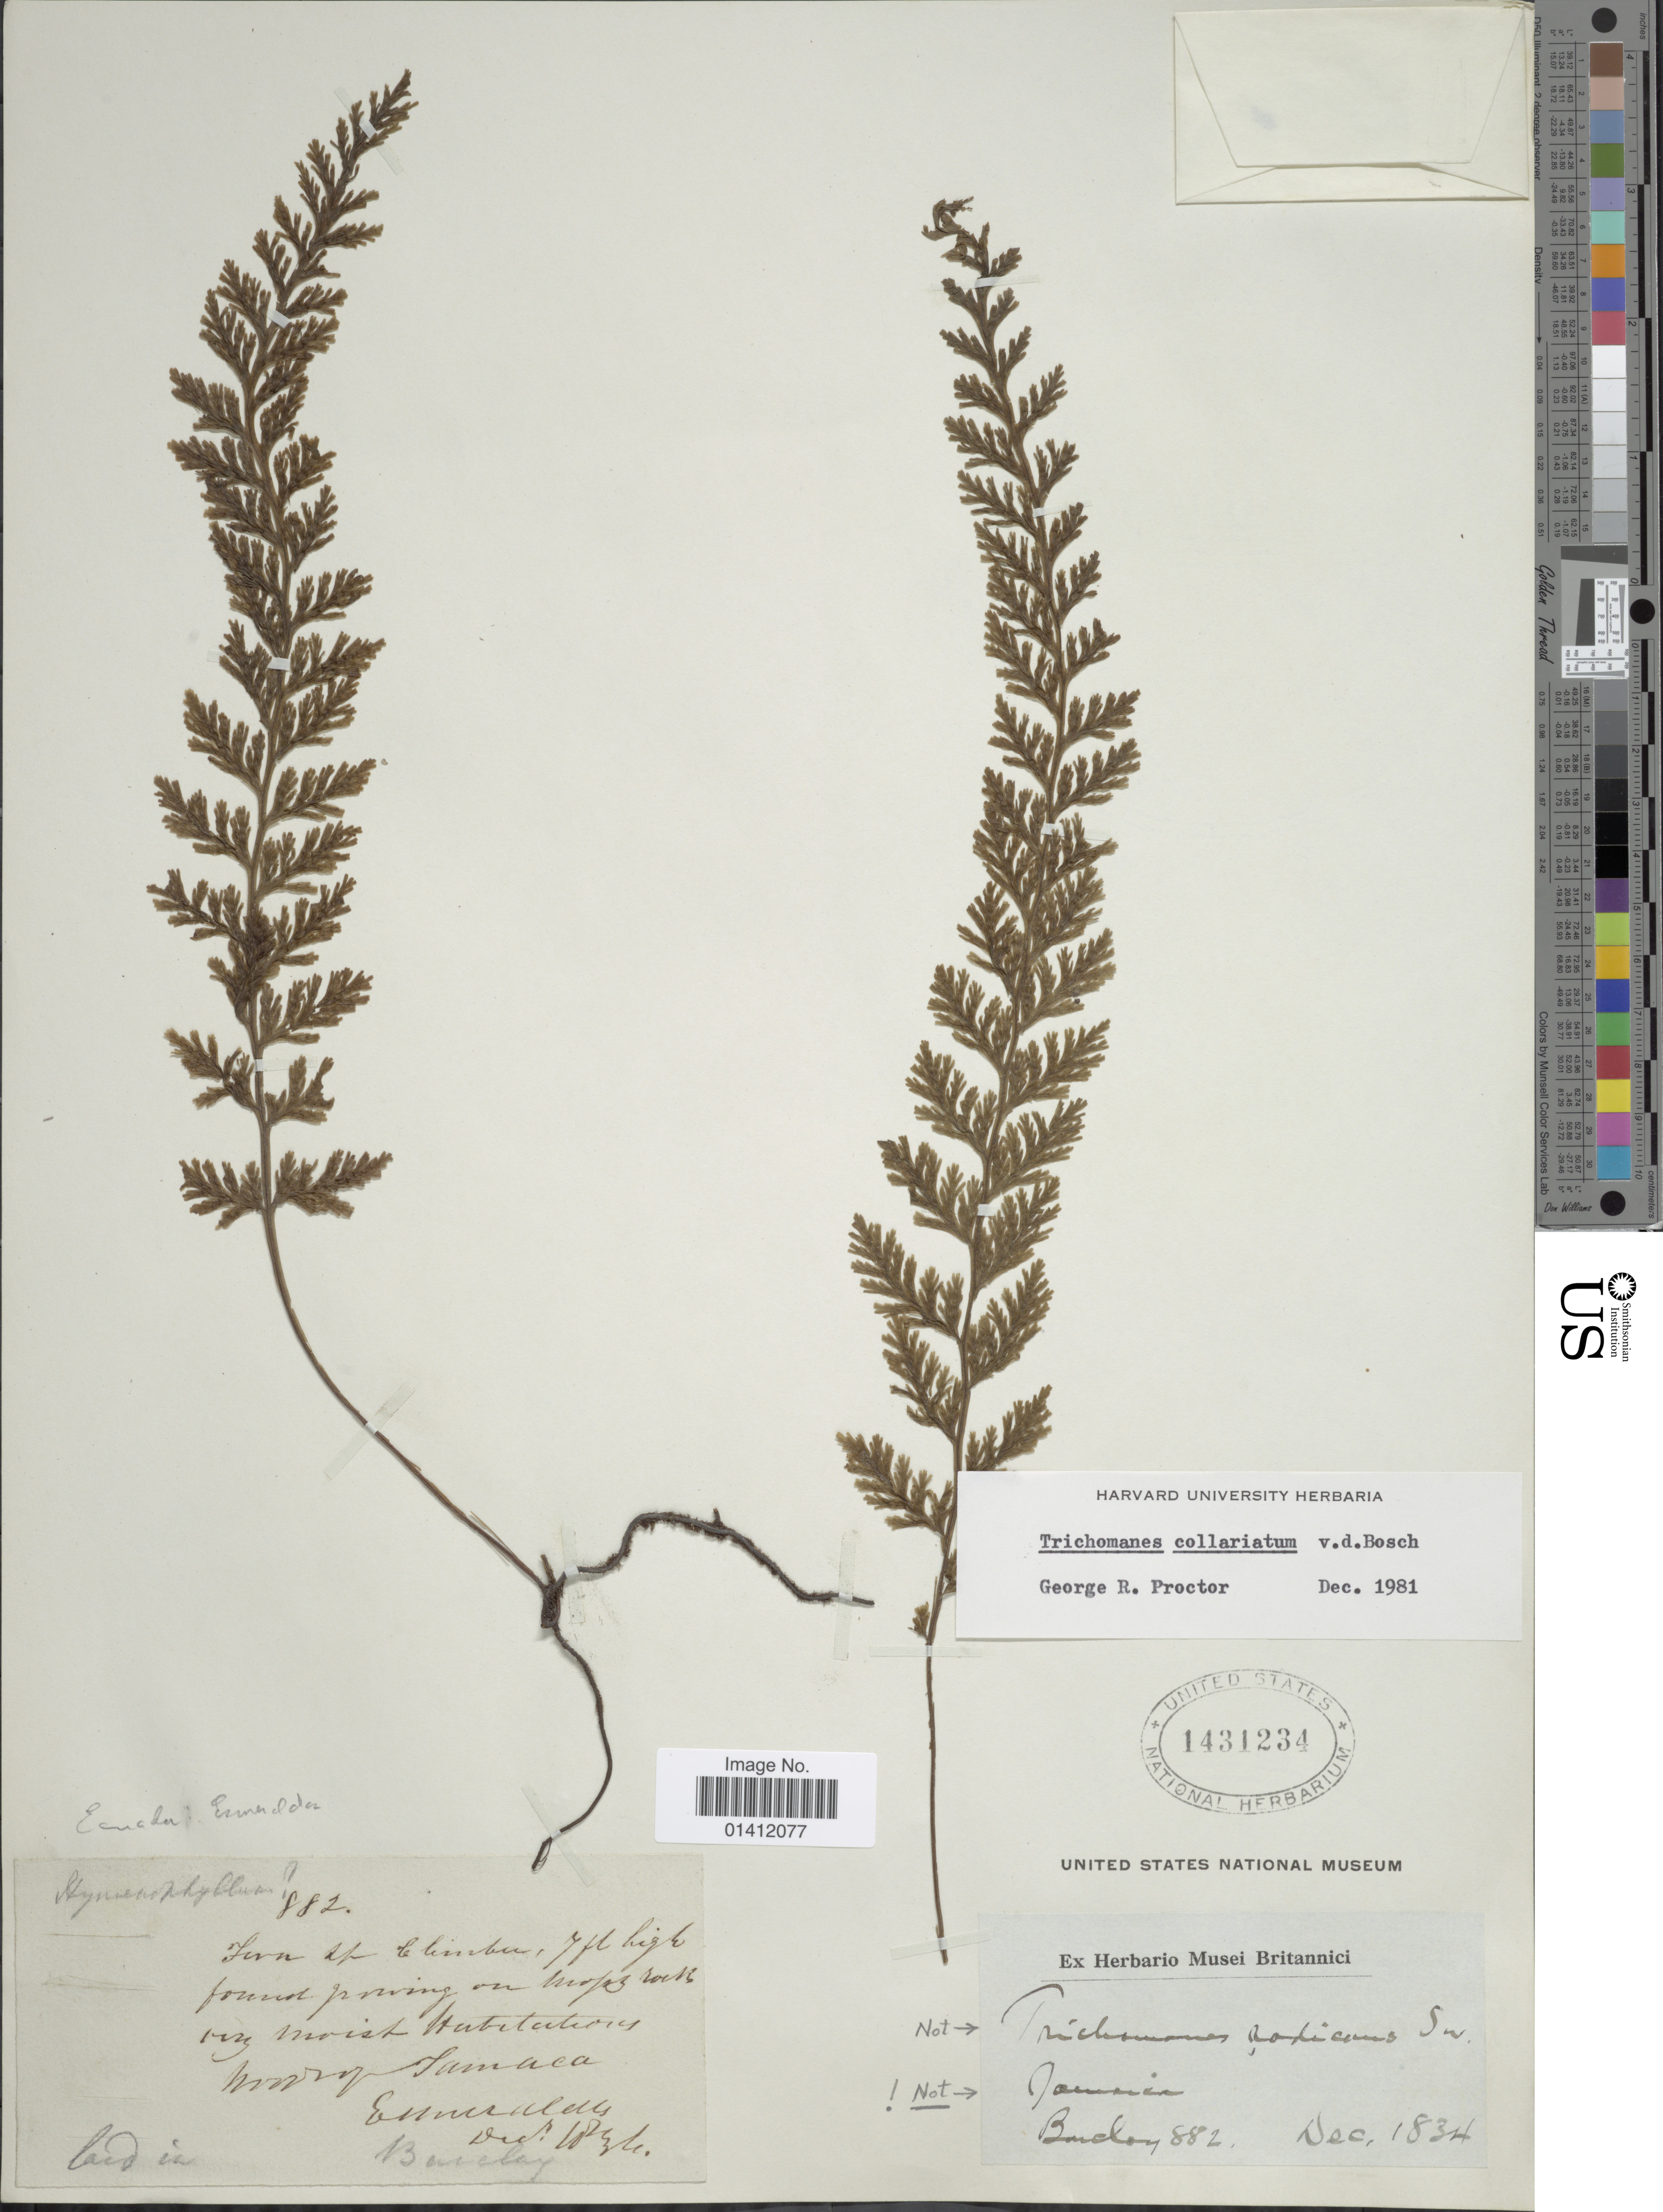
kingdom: Plantae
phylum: Tracheophyta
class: Polypodiopsida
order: Hymenophyllales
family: Hymenophyllaceae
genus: Vandenboschia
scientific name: Vandenboschia collariata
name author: (Bosch) Ebihara & K. Iwats.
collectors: Burcley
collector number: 882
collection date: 1834-12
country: Ecuador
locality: Emmaalds. [interpreted]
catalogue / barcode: US 1431234